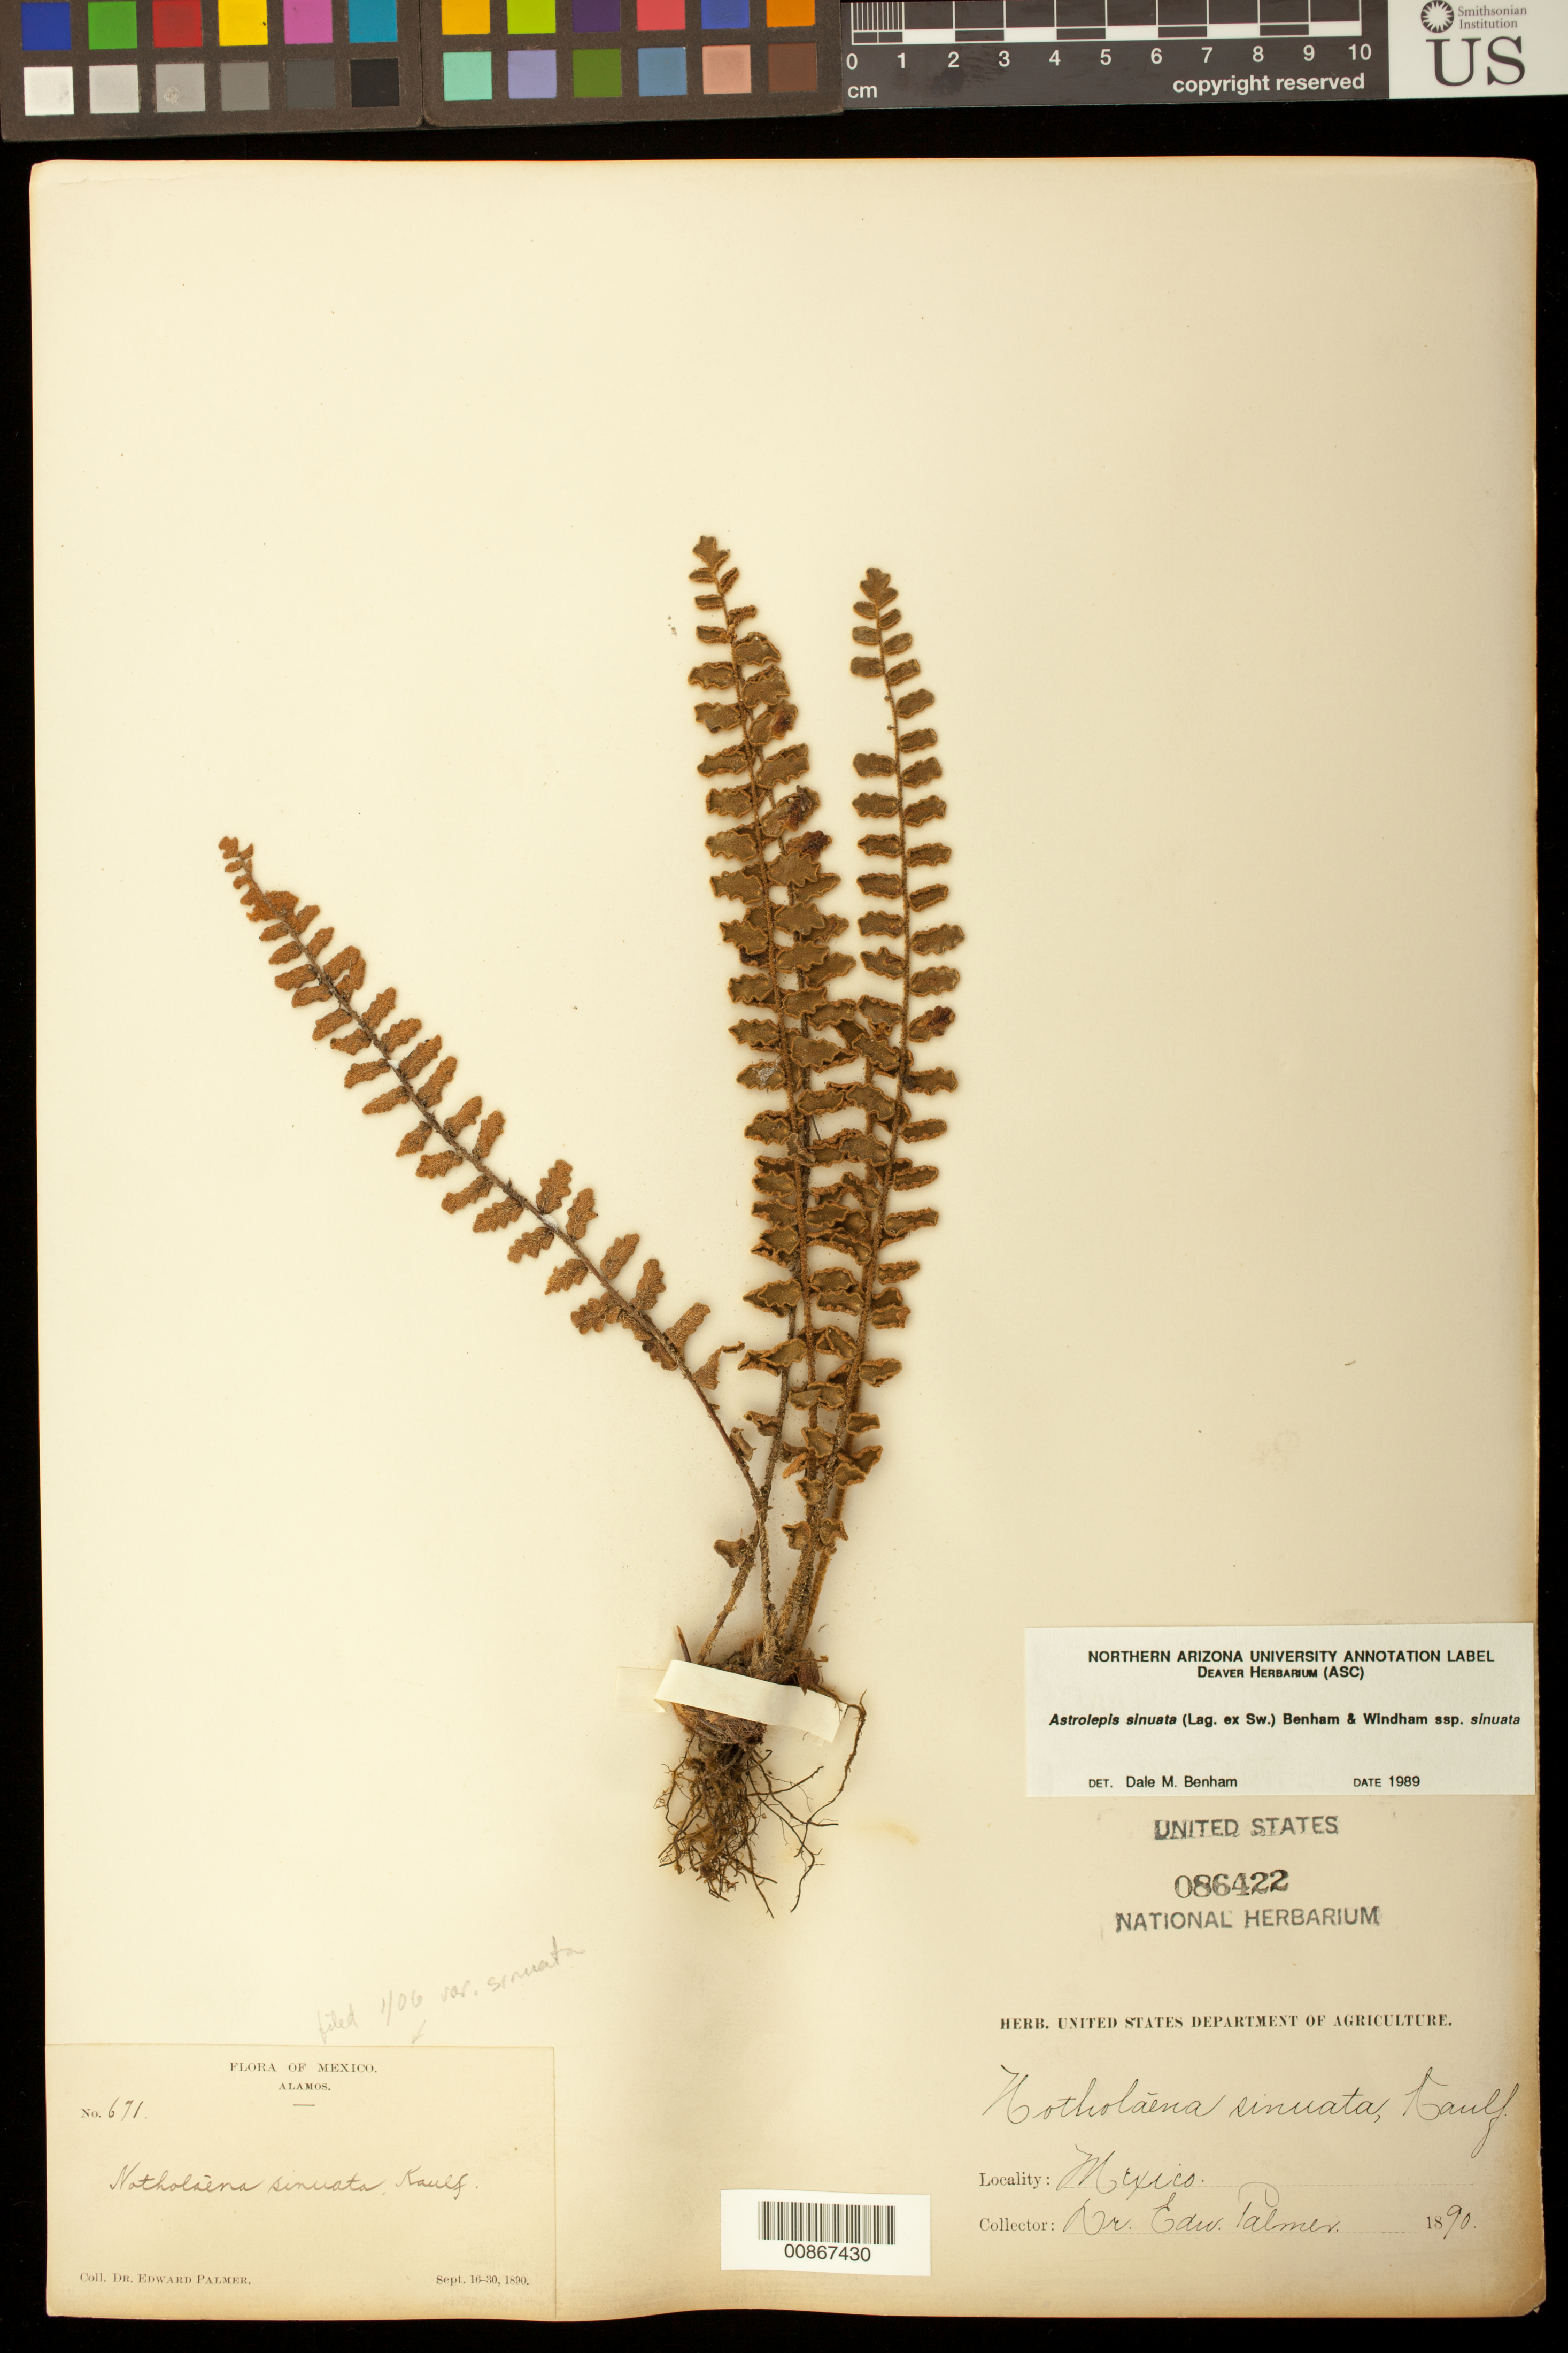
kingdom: Plantae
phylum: Tracheophyta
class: Polypodiopsida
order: Polypodiales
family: Pteridaceae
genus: Astrolepis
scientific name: Astrolepis sinuata subsp. sinuata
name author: (Lag. ex Sw.) D.M. Benham & Windham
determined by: Benham, D. M.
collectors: E. Palmer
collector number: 671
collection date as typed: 16 Sep 1890 to 30 Sep 1890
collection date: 1890-09-16/1890-09-30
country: Mexico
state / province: Sonora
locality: Alamos, Sonora.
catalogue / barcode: US 86422